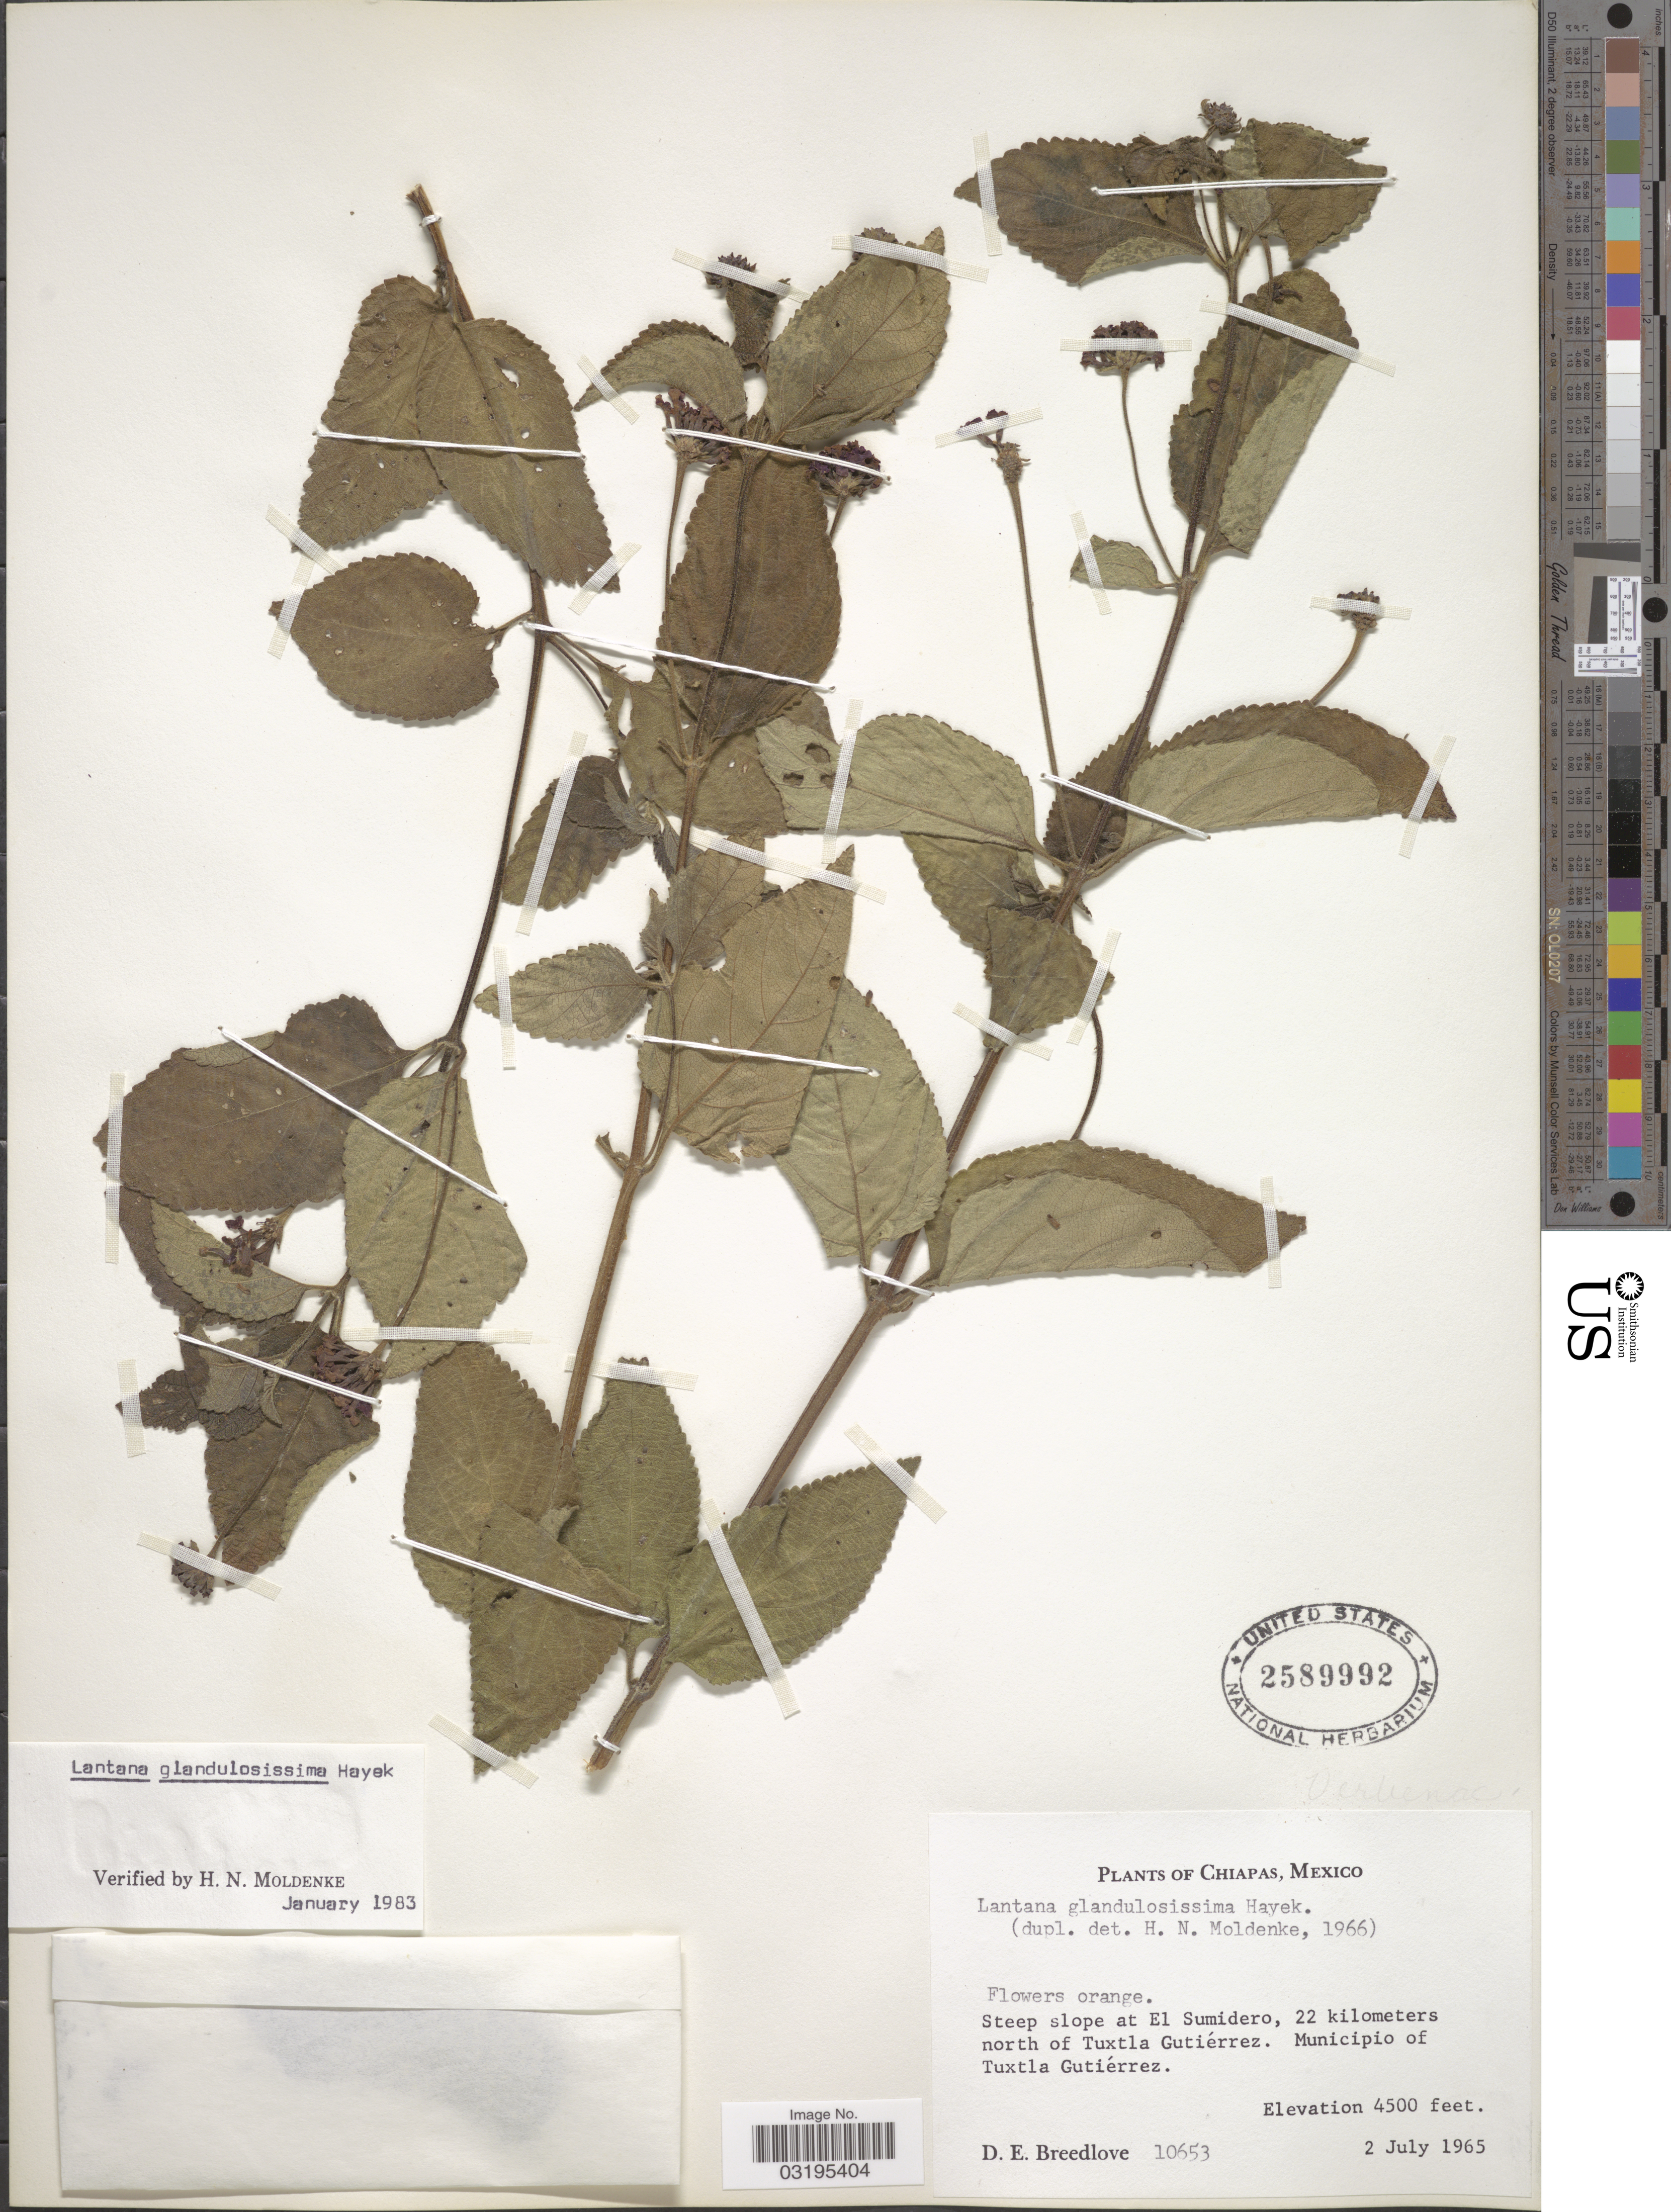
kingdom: Plantae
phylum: Tracheophyta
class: Magnoliopsida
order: Lamiales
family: Verbenaceae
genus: Lantana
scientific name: Lantana glandulosissima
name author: Hayek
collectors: D. E. Breedlove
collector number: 10653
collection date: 1965-07-02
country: Mexico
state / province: Chiapas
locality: Steep slope at El Sumidero, 22 kilometers north of Tuxtla Gutiérrez. Municipio of Tuxtla Gutiérrez.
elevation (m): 1372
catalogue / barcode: US 2589992